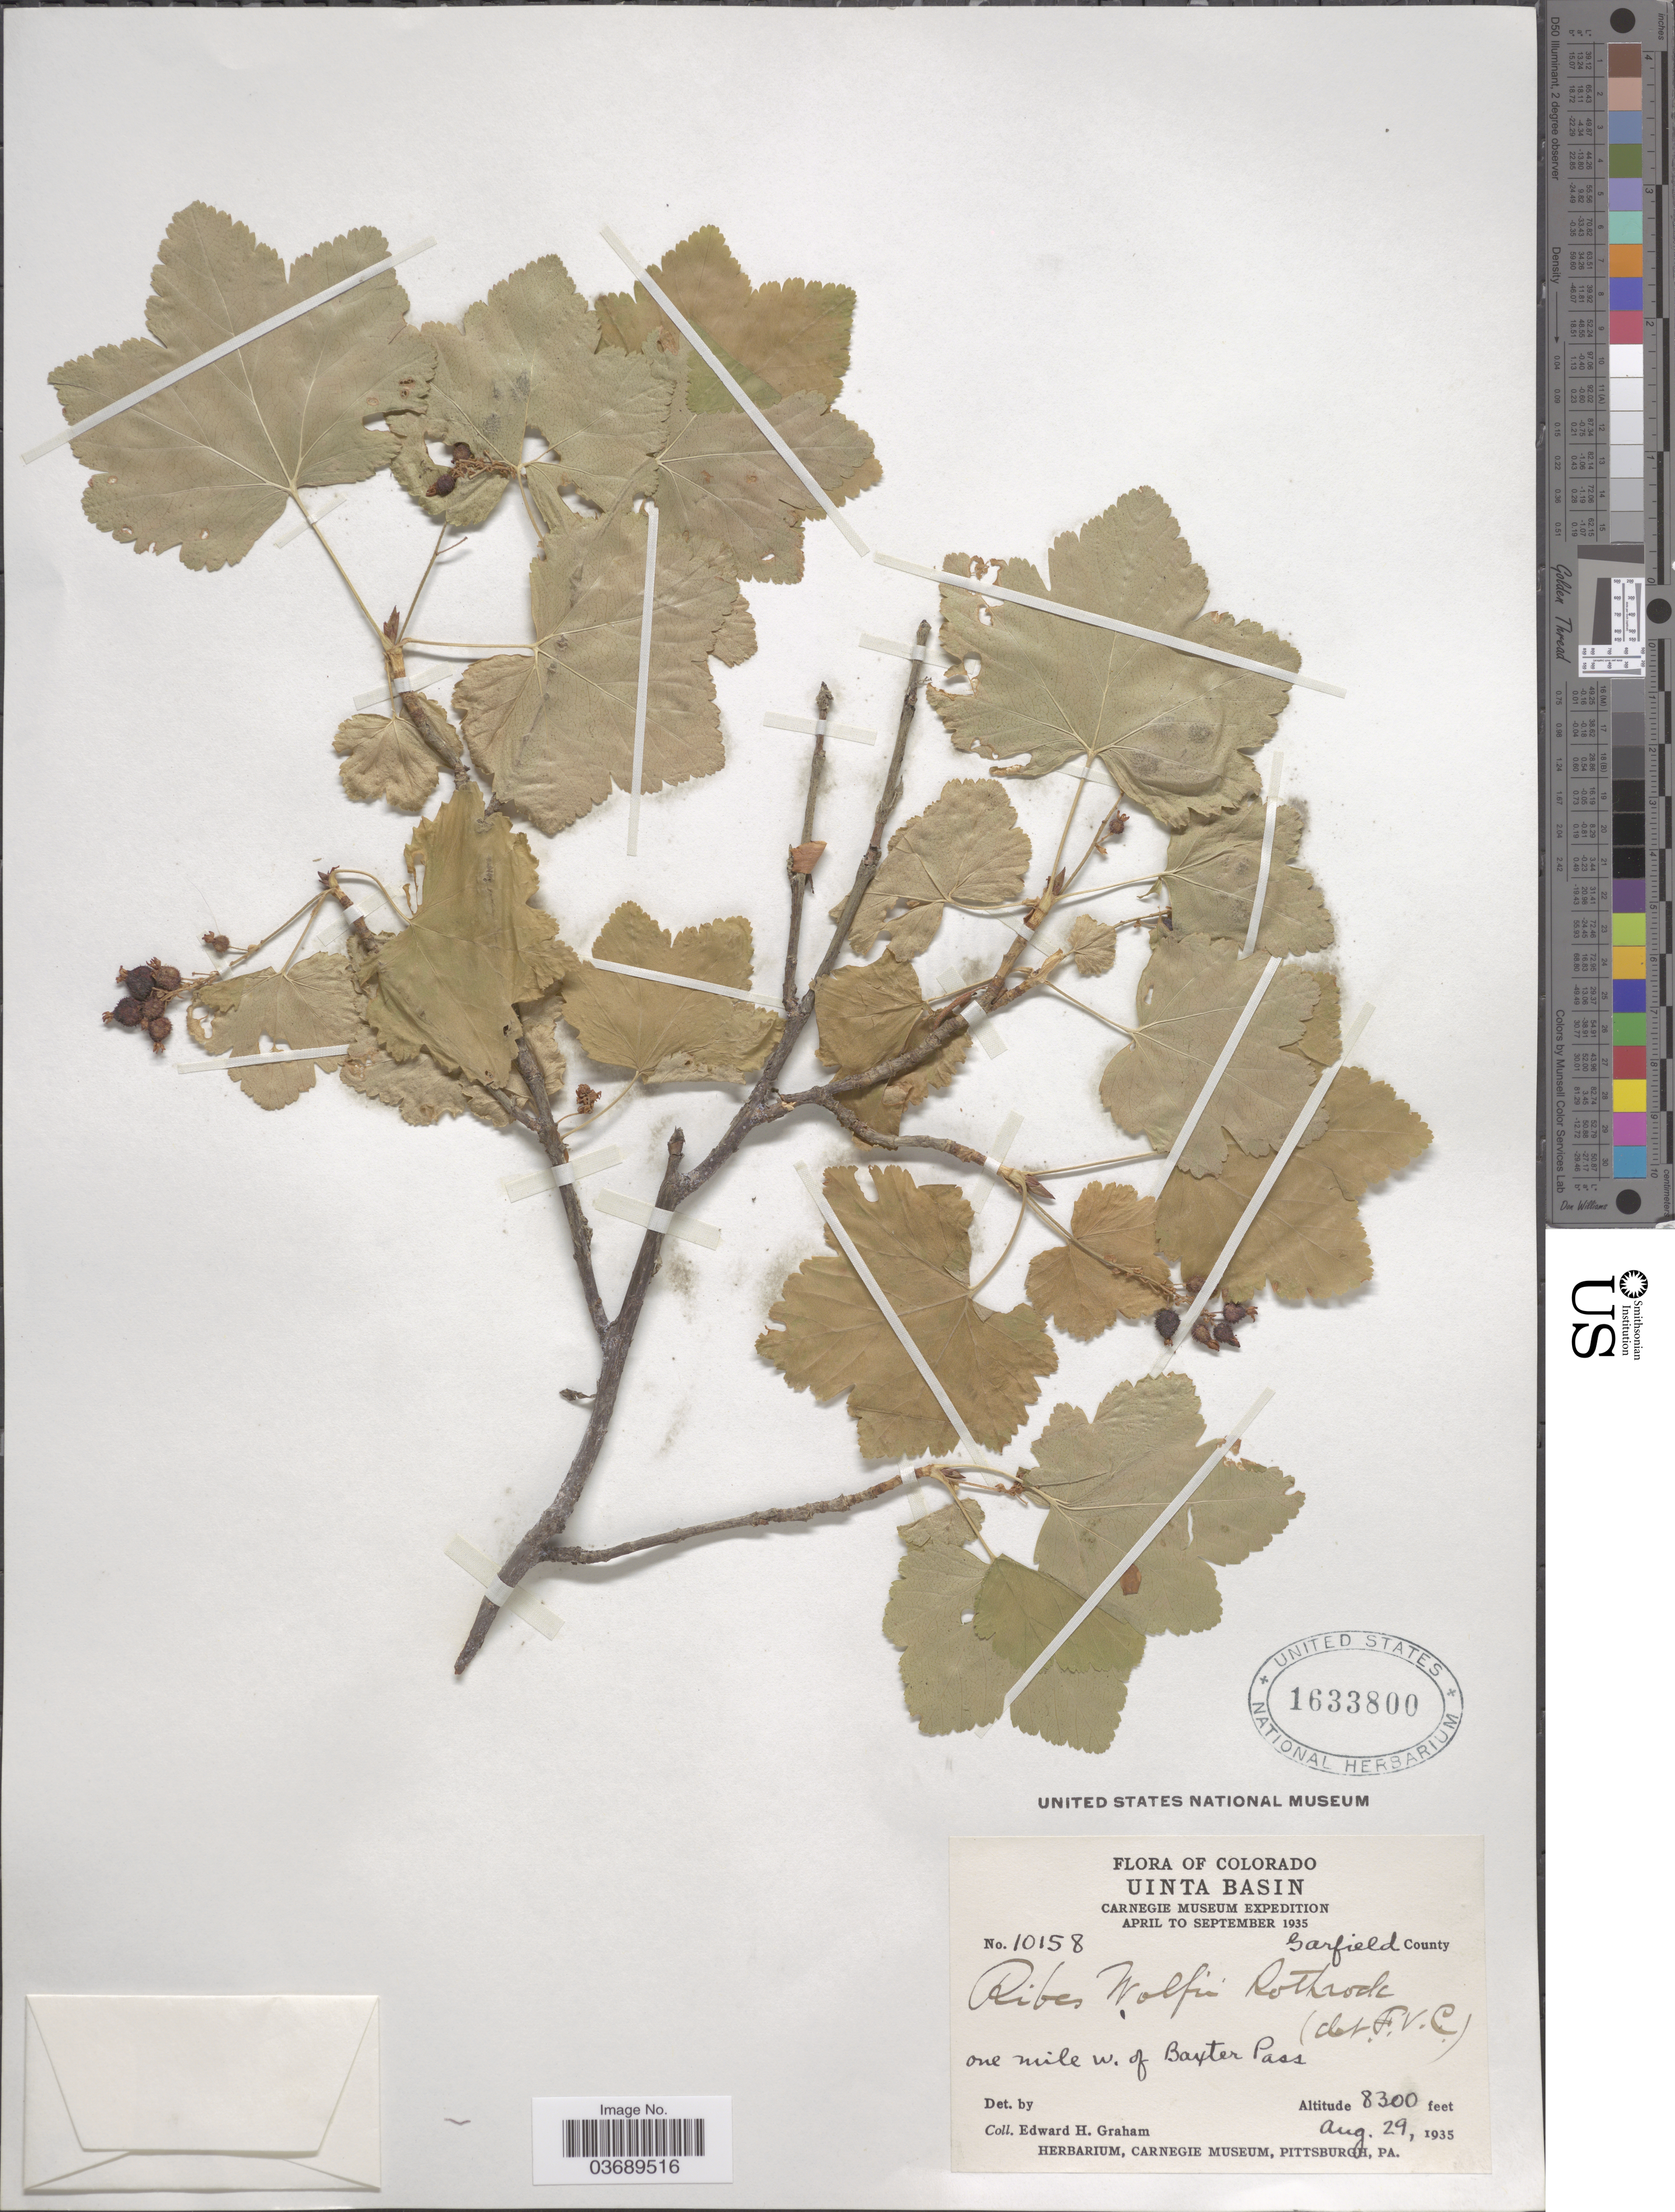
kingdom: Plantae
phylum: Tracheophyta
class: Magnoliopsida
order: Saxifragales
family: Grossulariaceae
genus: Ribes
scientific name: Ribes wolfii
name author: Rothr.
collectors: E. H. Graham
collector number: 10158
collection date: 1935-08-29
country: United States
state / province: Colorado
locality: Uinta Basin. Garfield County. One mile W. of Baxter Pass.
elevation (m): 2530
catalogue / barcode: US 1633800